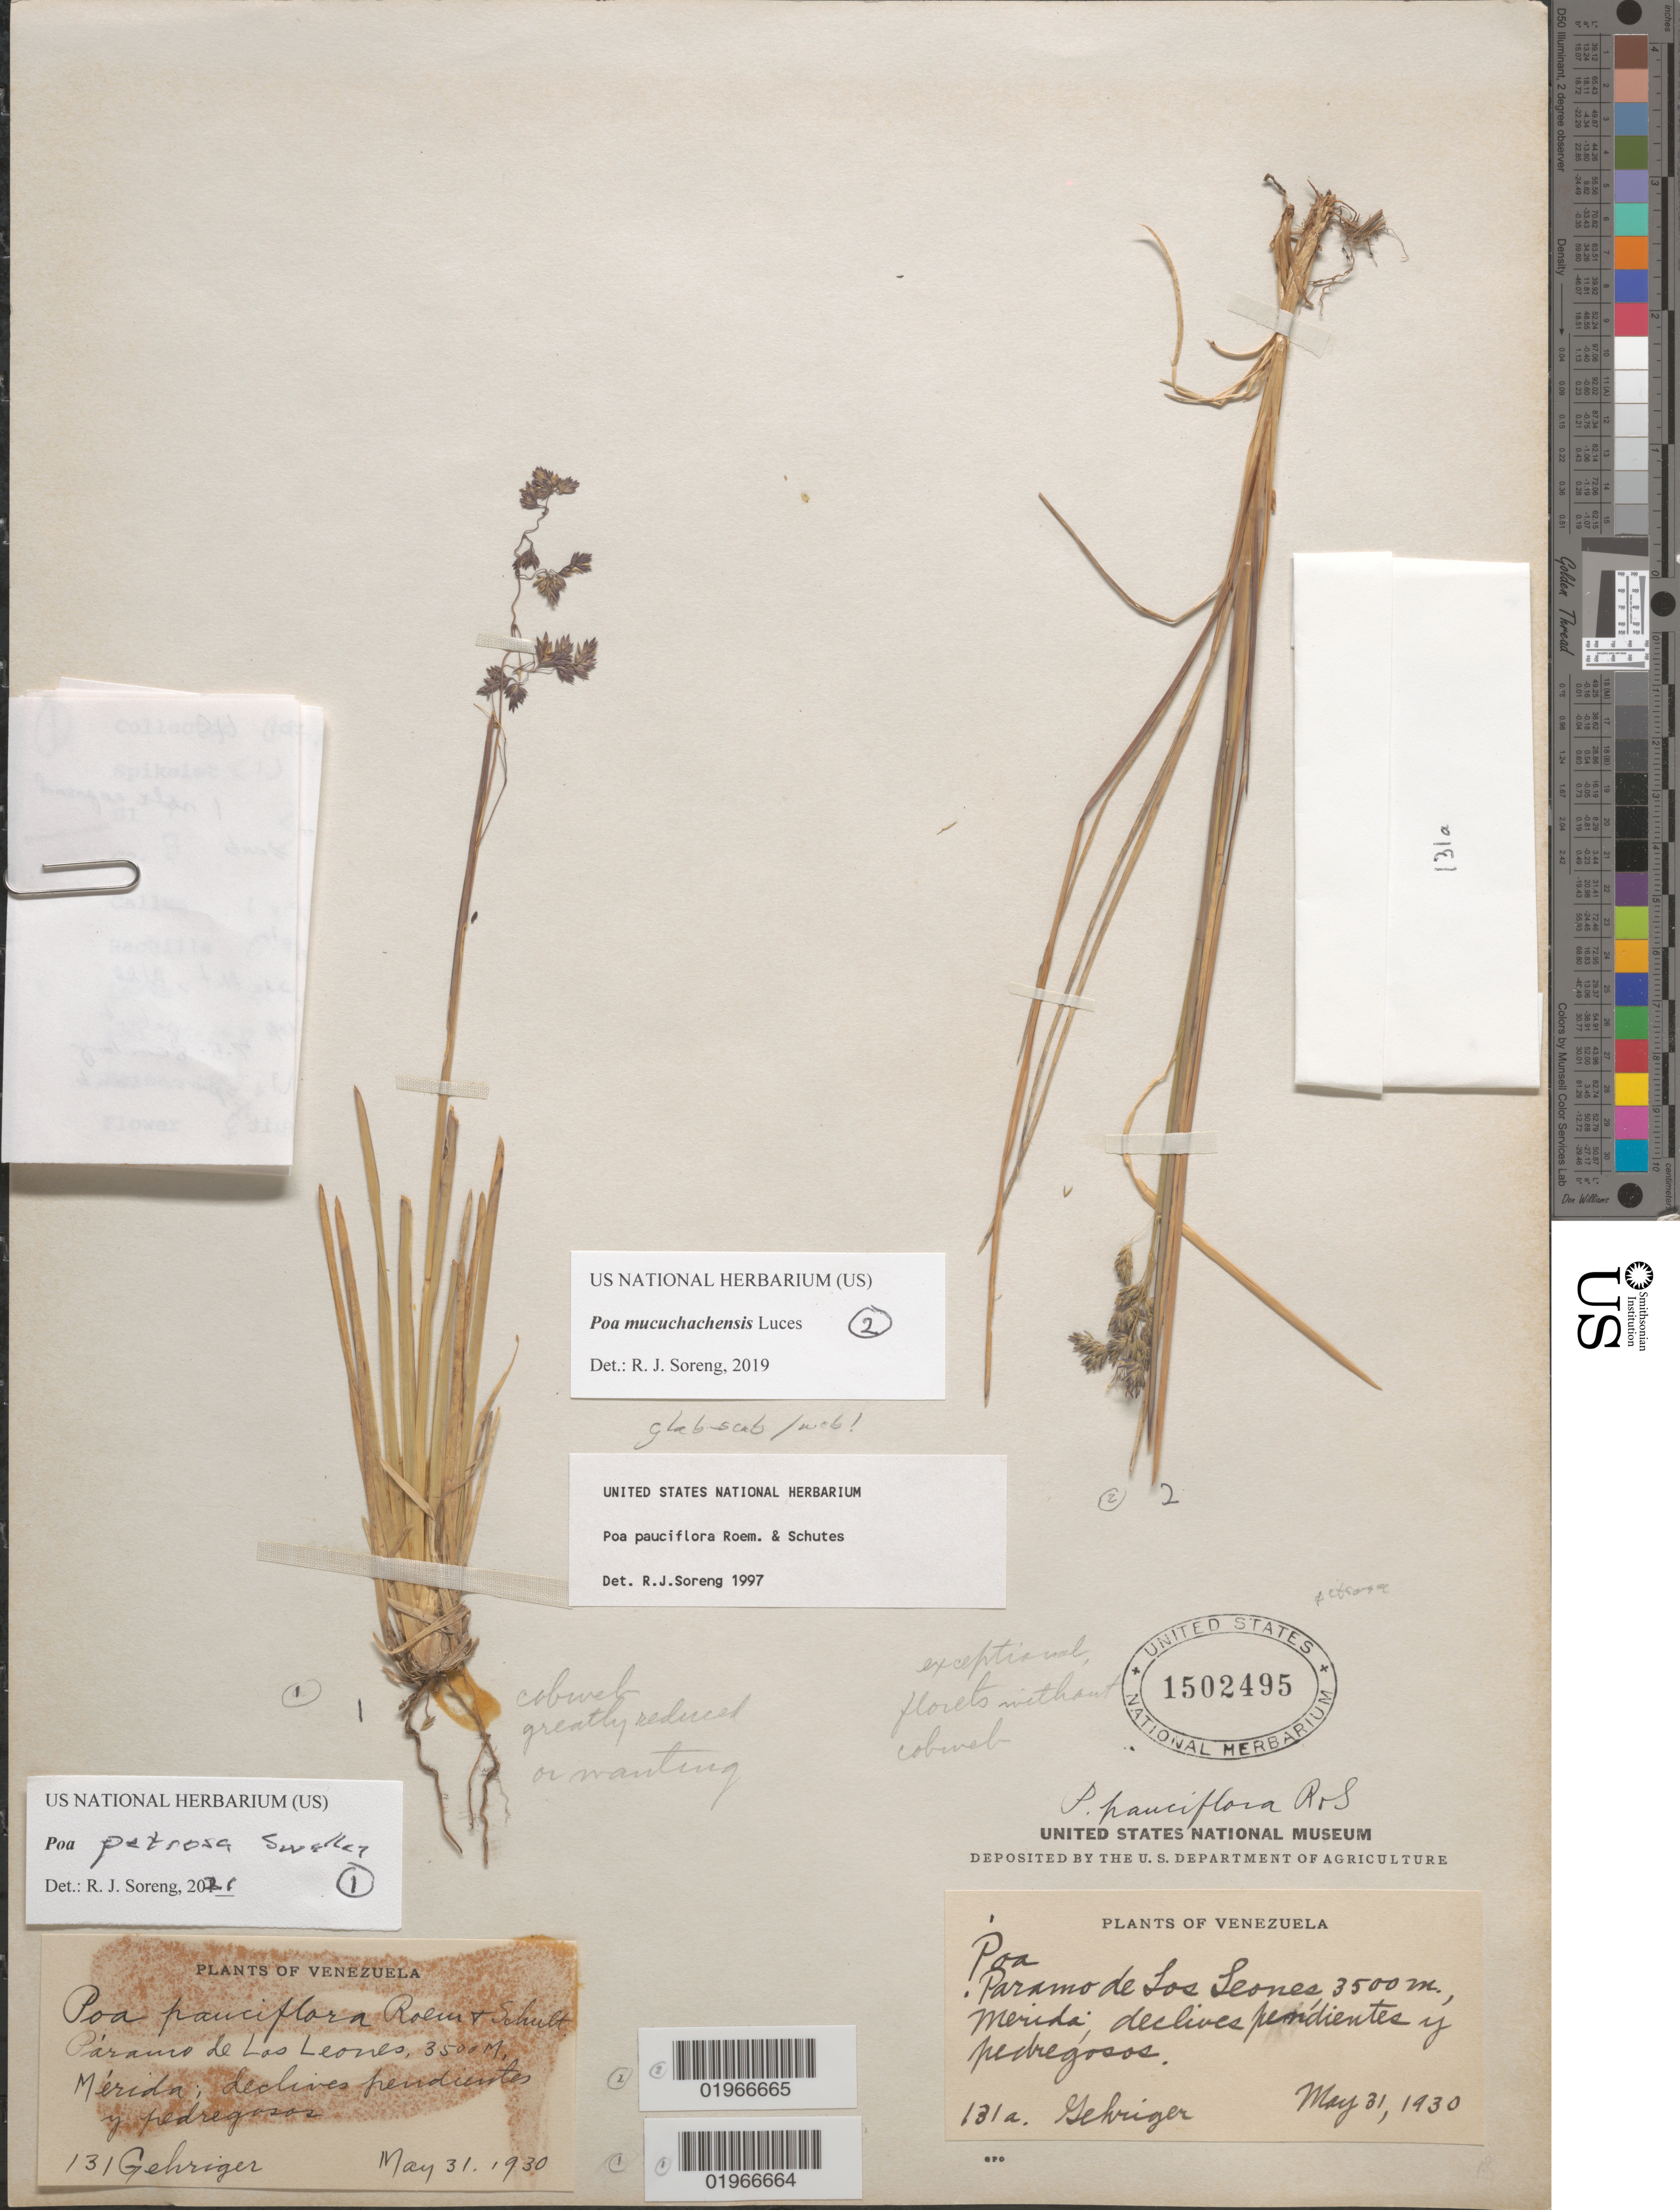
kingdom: Plantae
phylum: Tracheophyta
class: Liliopsida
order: Poales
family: Poaceae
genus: Poa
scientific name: Poa mucuchachensis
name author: Luces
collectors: -- Gehriger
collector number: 131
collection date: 1930-05-31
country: Venezuela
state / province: Merida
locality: Páramo de Los Leones.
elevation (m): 3500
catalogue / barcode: US 1502495-2